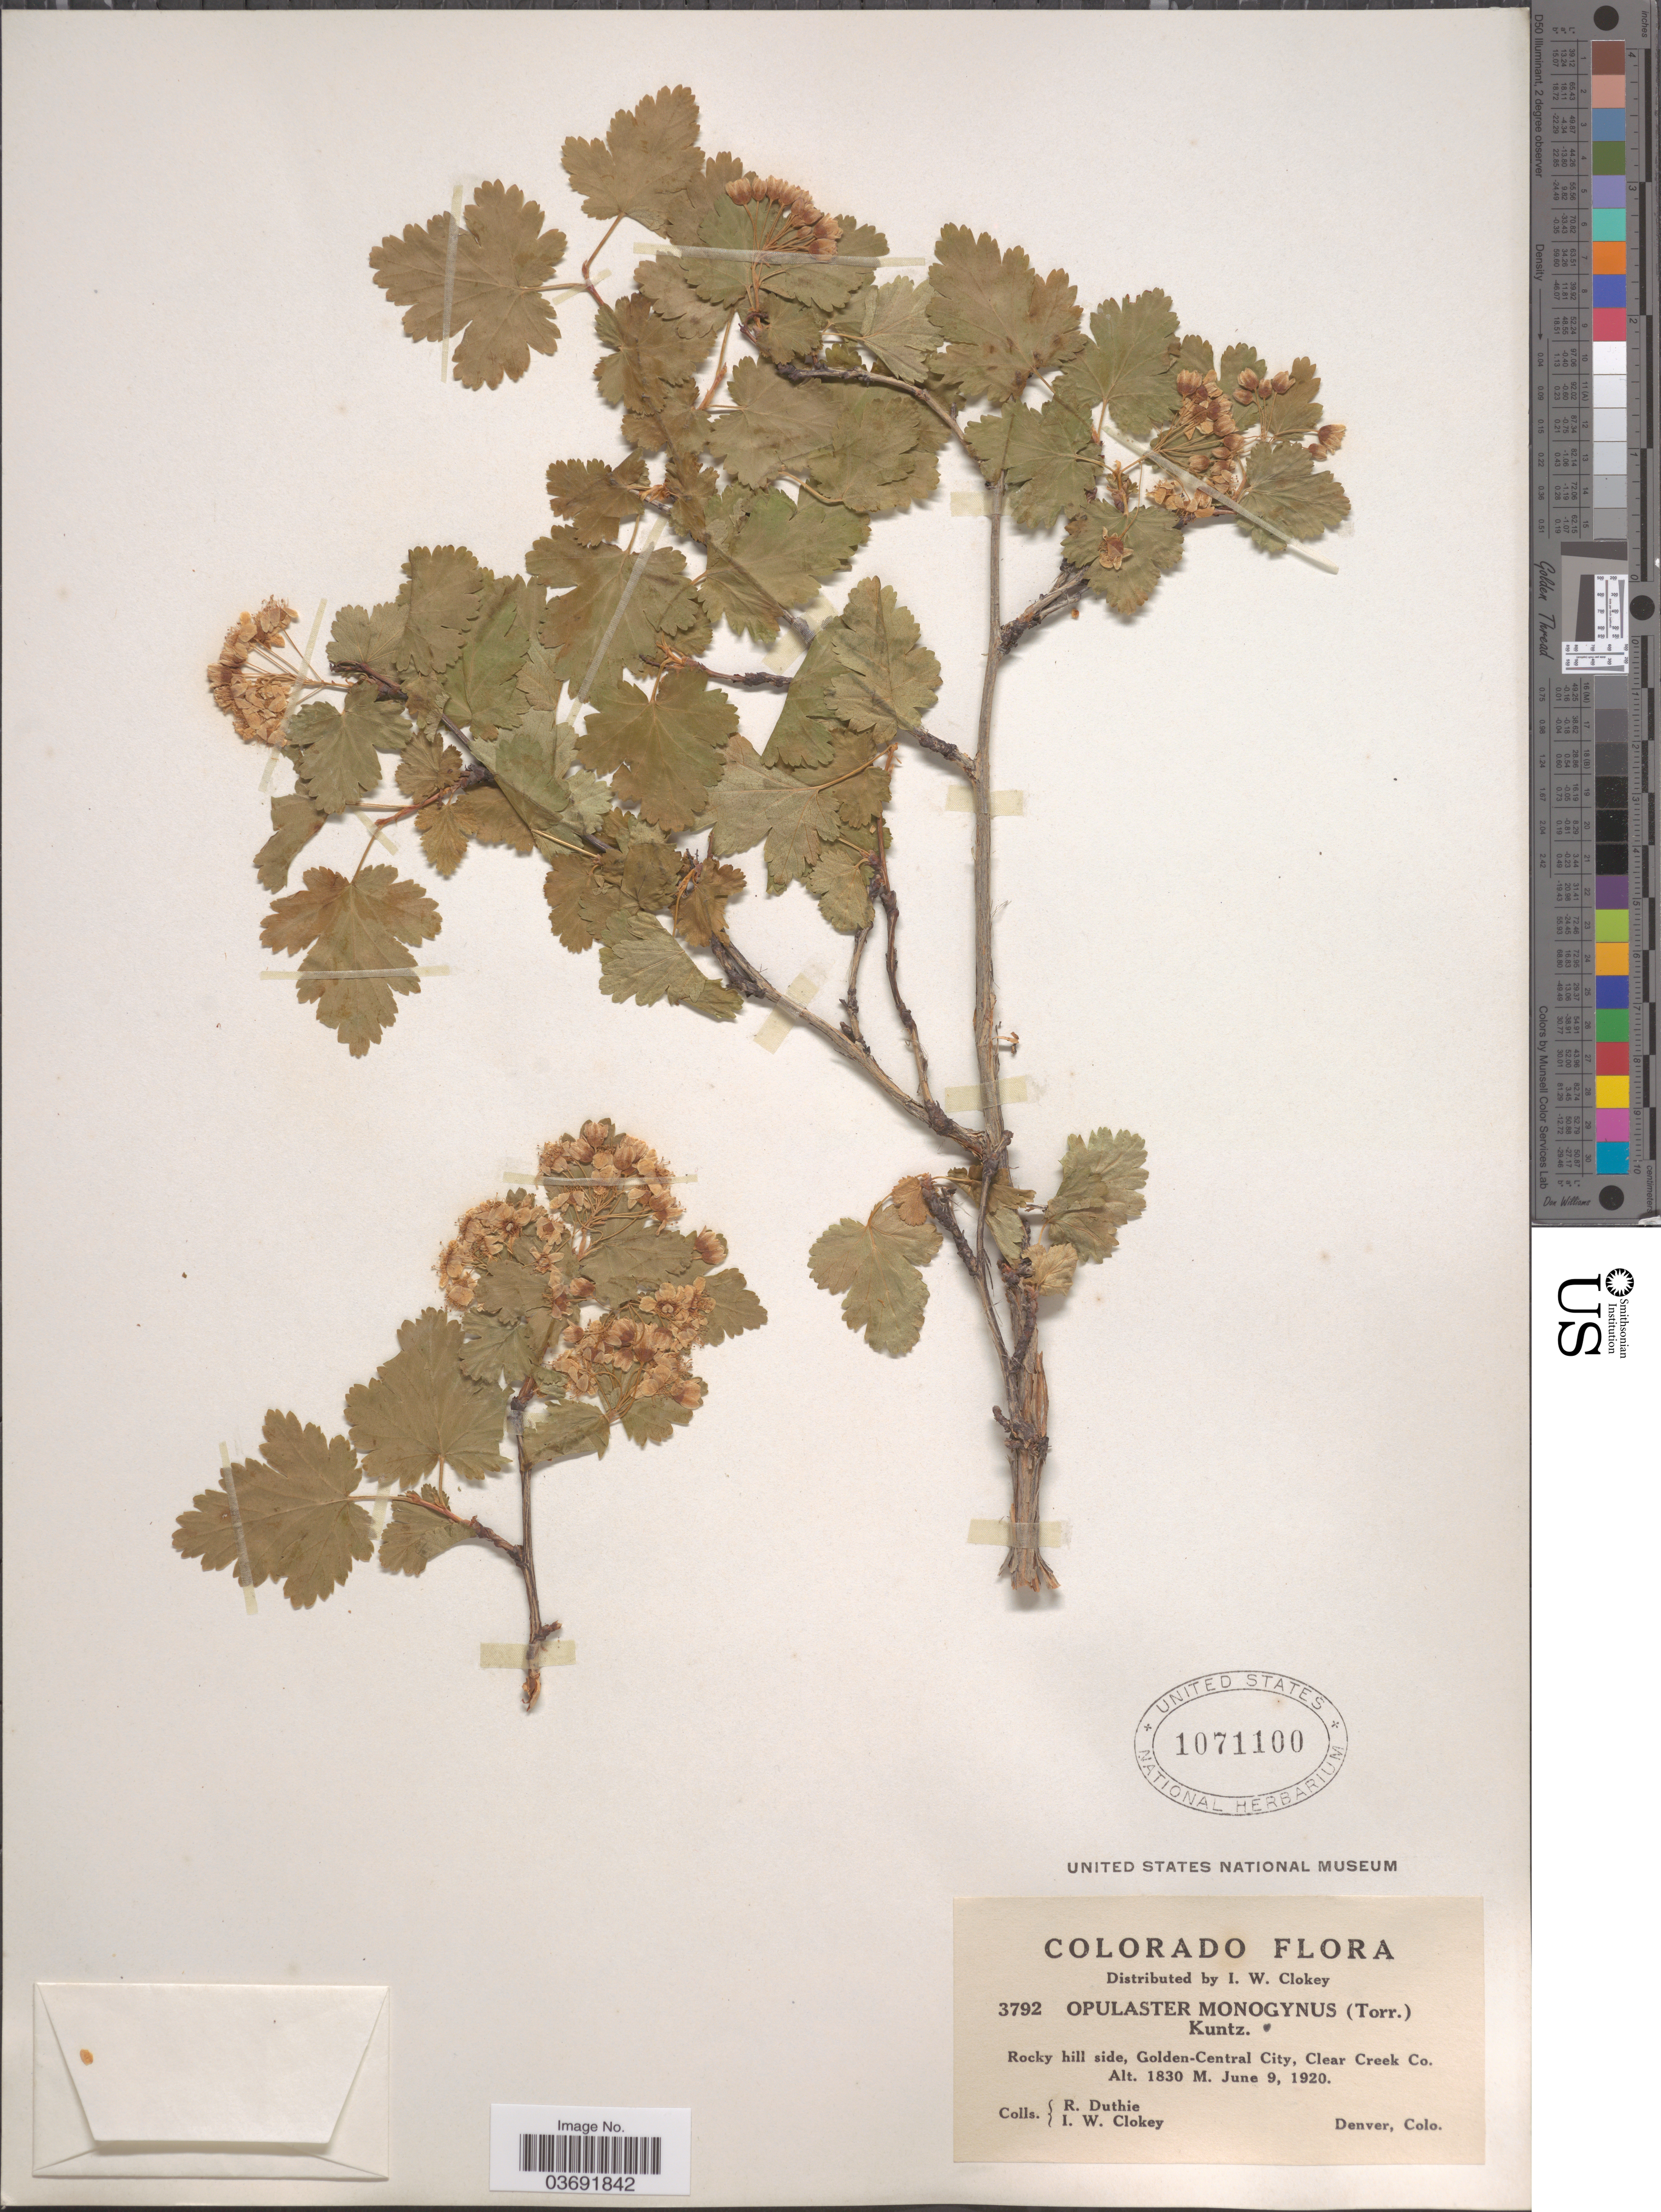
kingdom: Plantae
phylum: Tracheophyta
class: Magnoliopsida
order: Rosales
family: Rosaceae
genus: Physocarpus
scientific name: Physocarpus monogynus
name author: (Torr.) J.M. Coult.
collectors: R. Duthie & I. W. Clokey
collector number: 3792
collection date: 1920-06-09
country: United States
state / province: Colorado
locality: Rocky hill side, Golden-Central City, Clear Creek Co. Denver.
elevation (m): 1830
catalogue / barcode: US 1071100